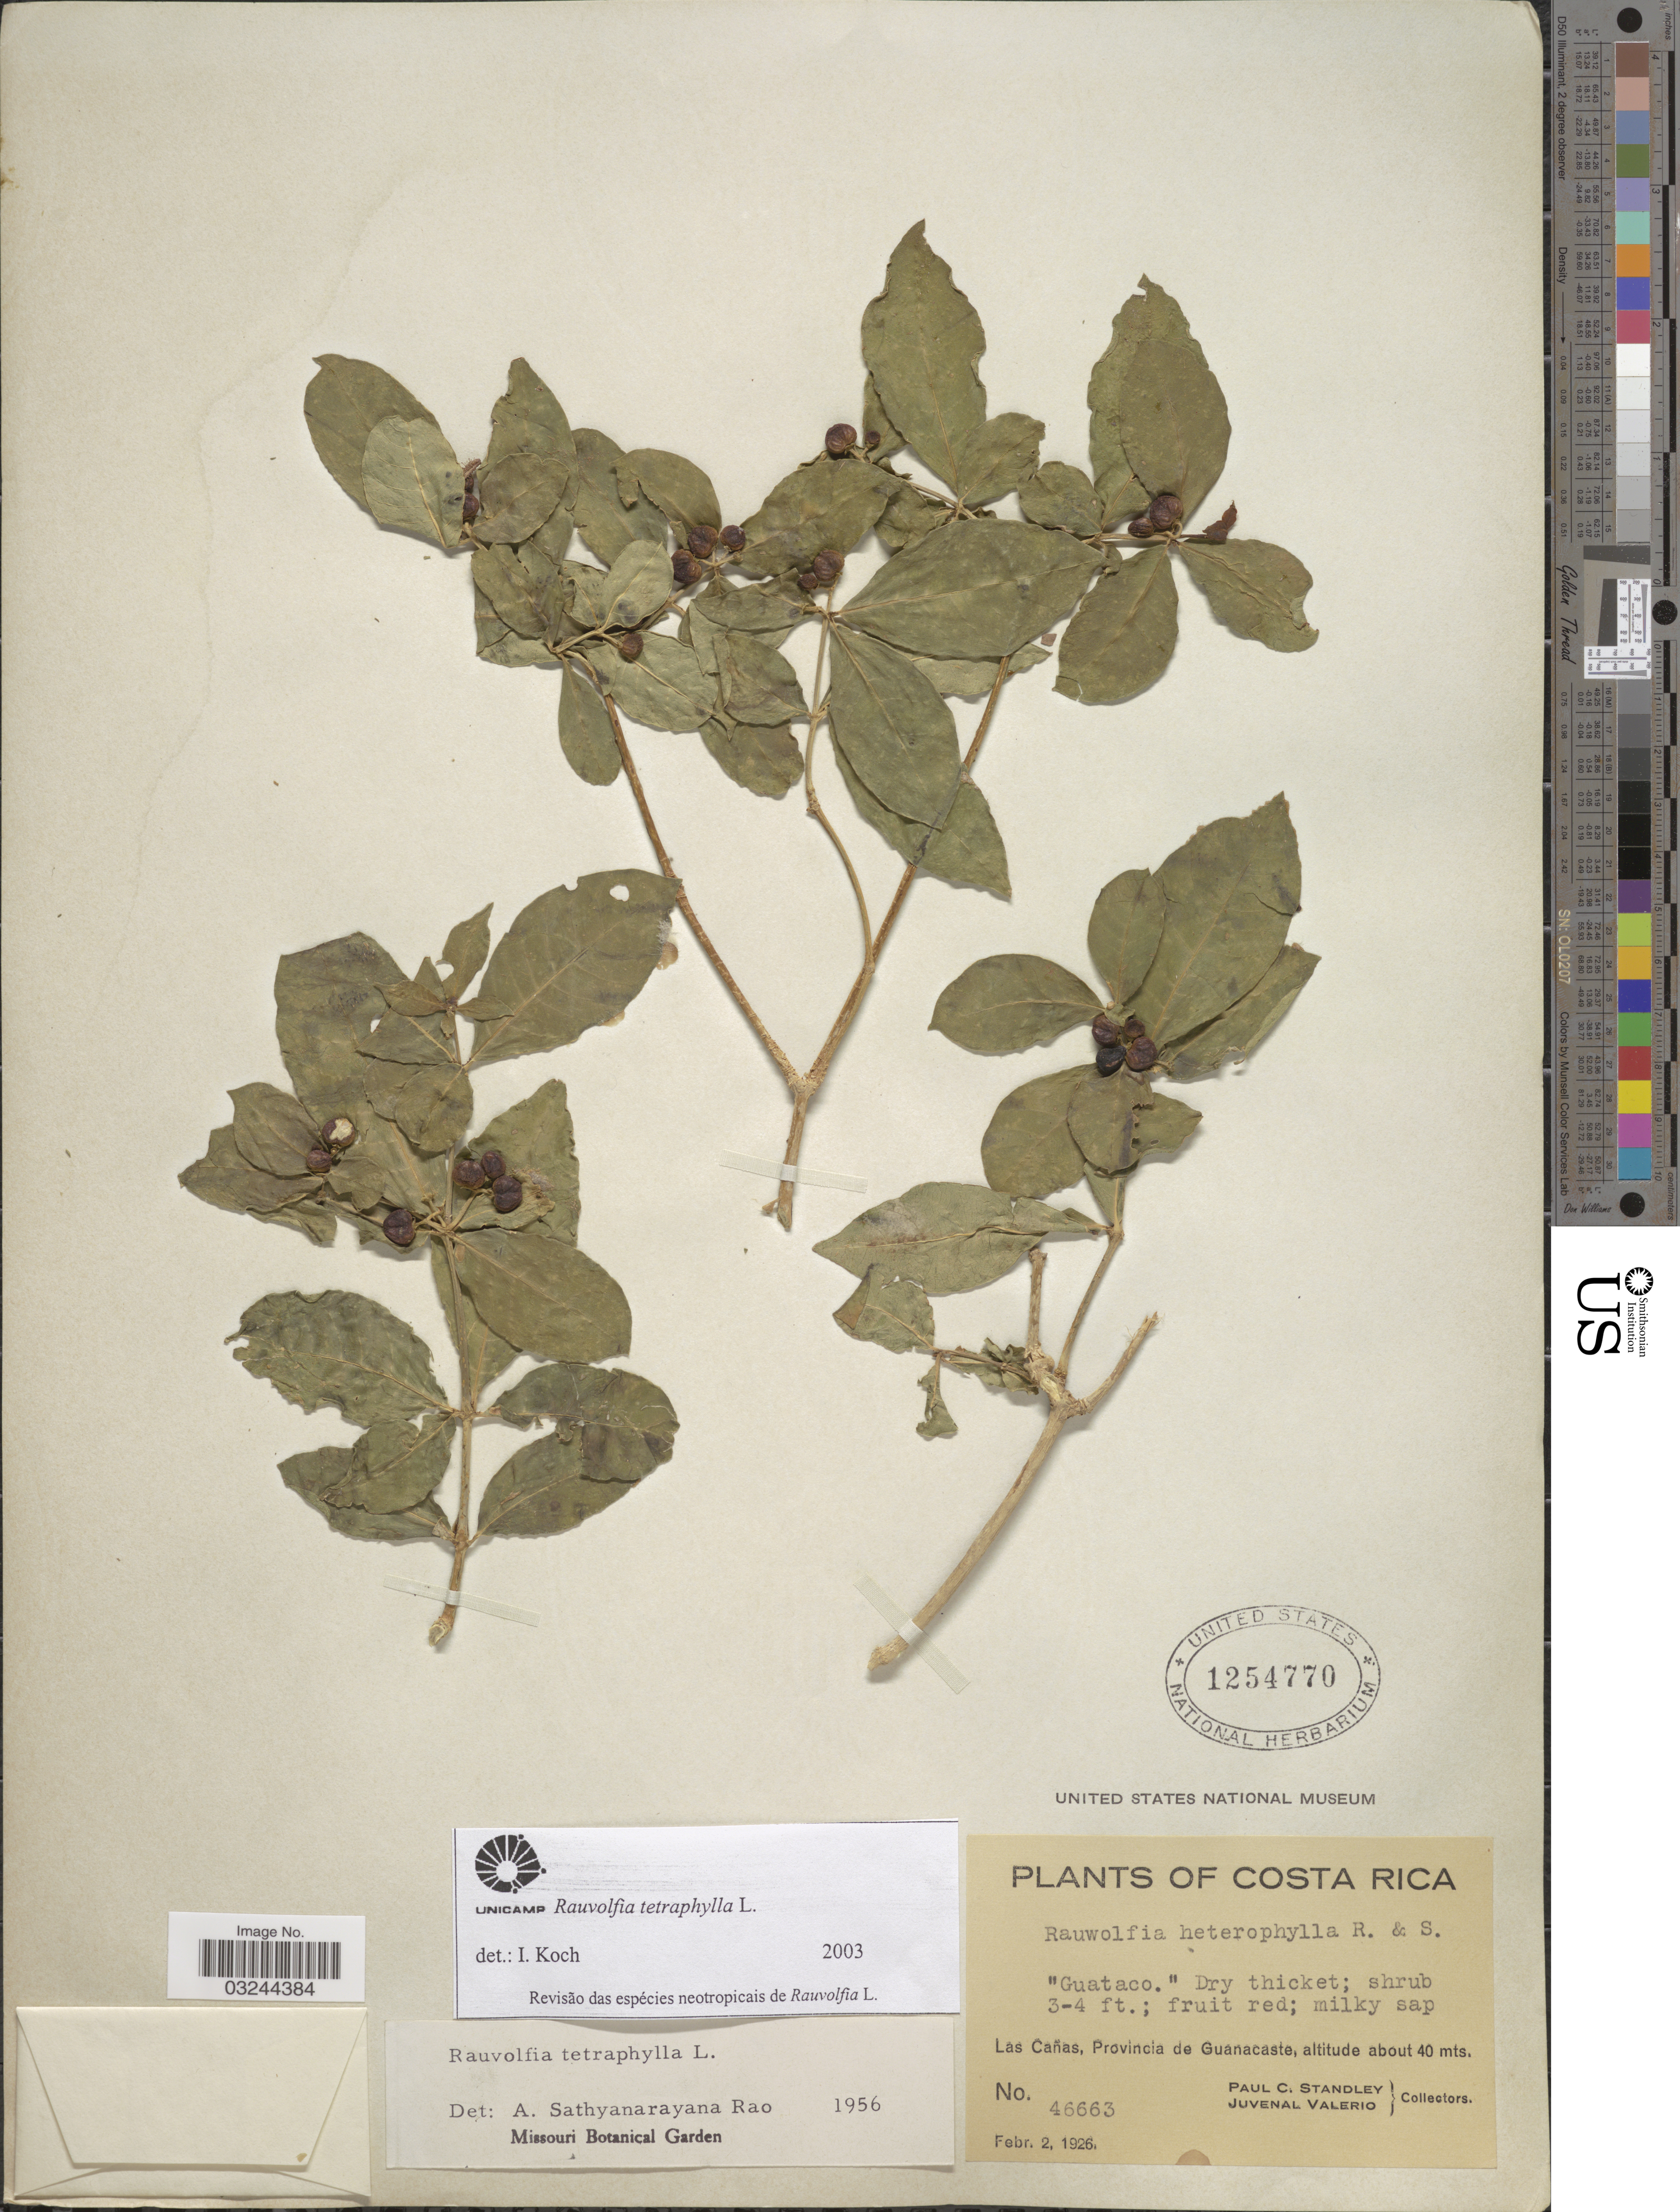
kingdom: Plantae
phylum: Tracheophyta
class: Magnoliopsida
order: Gentianales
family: Apocynaceae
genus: Rauvolfia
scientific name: Rauvolfia tetraphylla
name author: L.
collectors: P. C. Standley & J. Valerio R.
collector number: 46663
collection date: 1926-02-02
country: Costa Rica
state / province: Guanacaste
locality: Las Cañas, Provincia de Guanacaste.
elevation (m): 40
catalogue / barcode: US 1254770